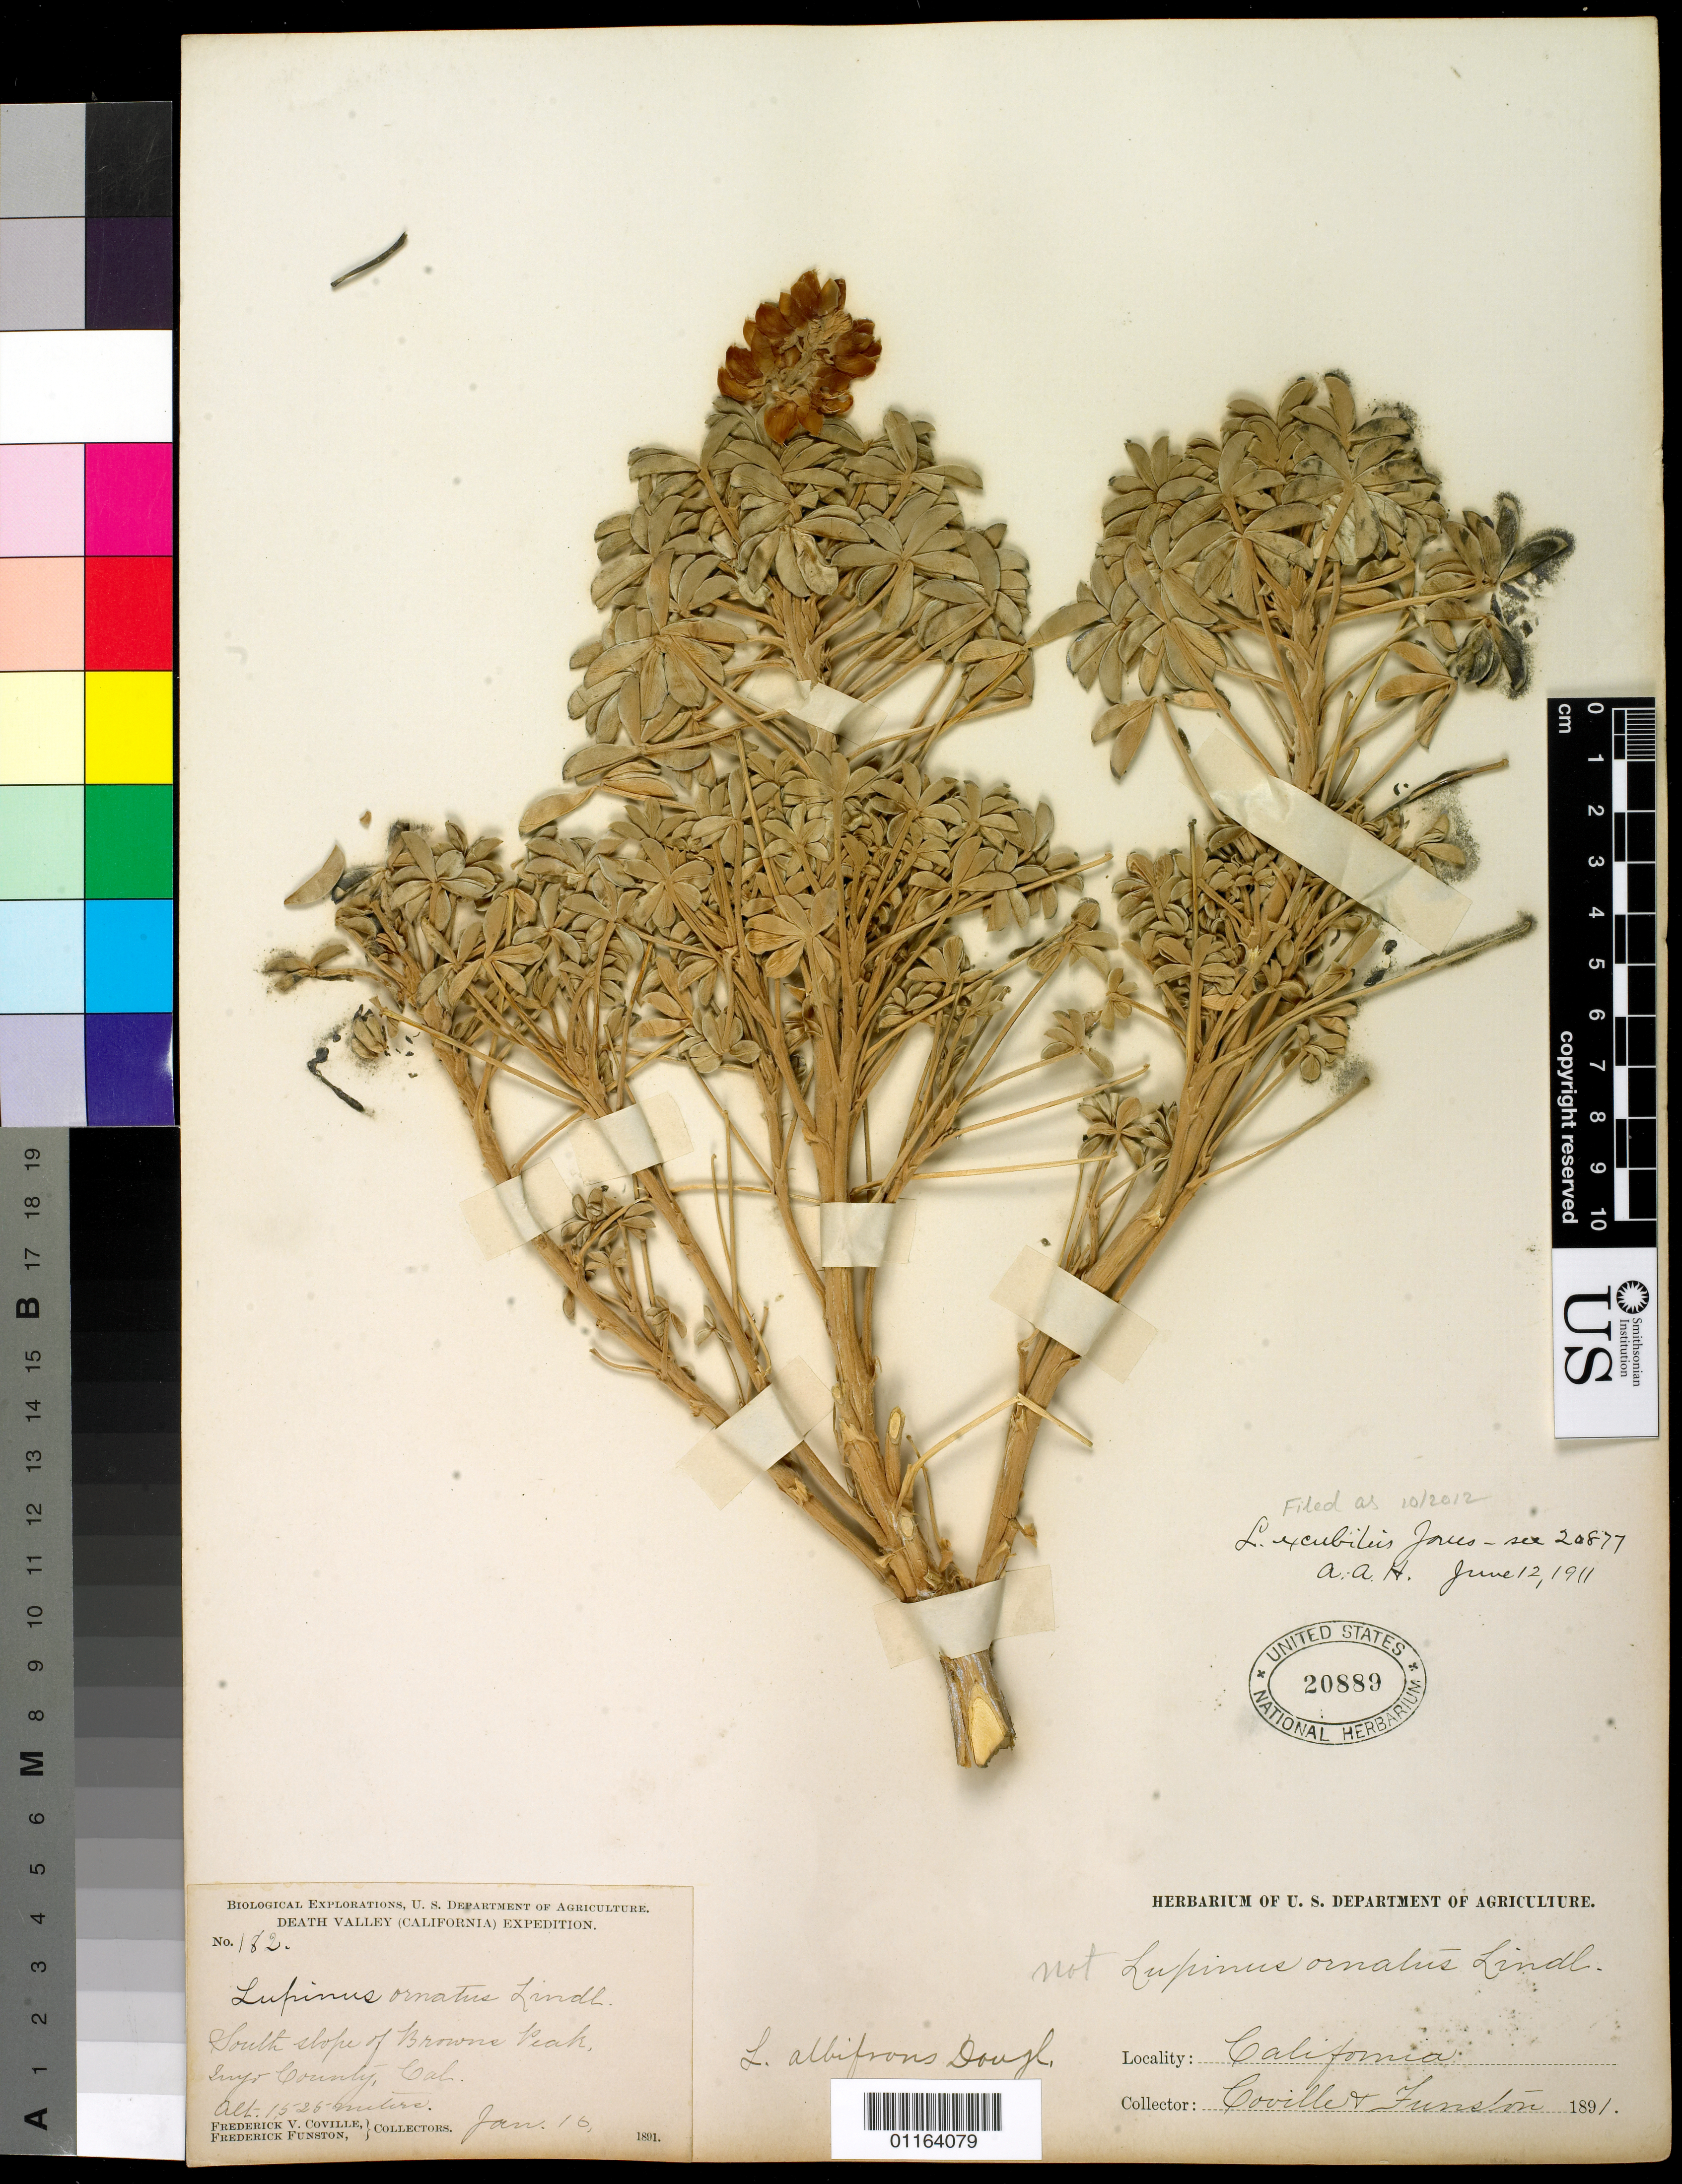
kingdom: Plantae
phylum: Tracheophyta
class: Magnoliopsida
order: Fabales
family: Fabaceae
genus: Lupinus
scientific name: Lupinus excubitus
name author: M.E. Jones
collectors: F. V. Coville & F. Funston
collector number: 182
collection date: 1891-01-16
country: United States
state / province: California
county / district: Inyo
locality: South slope of Brown's Peak.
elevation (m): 1525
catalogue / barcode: US 20889